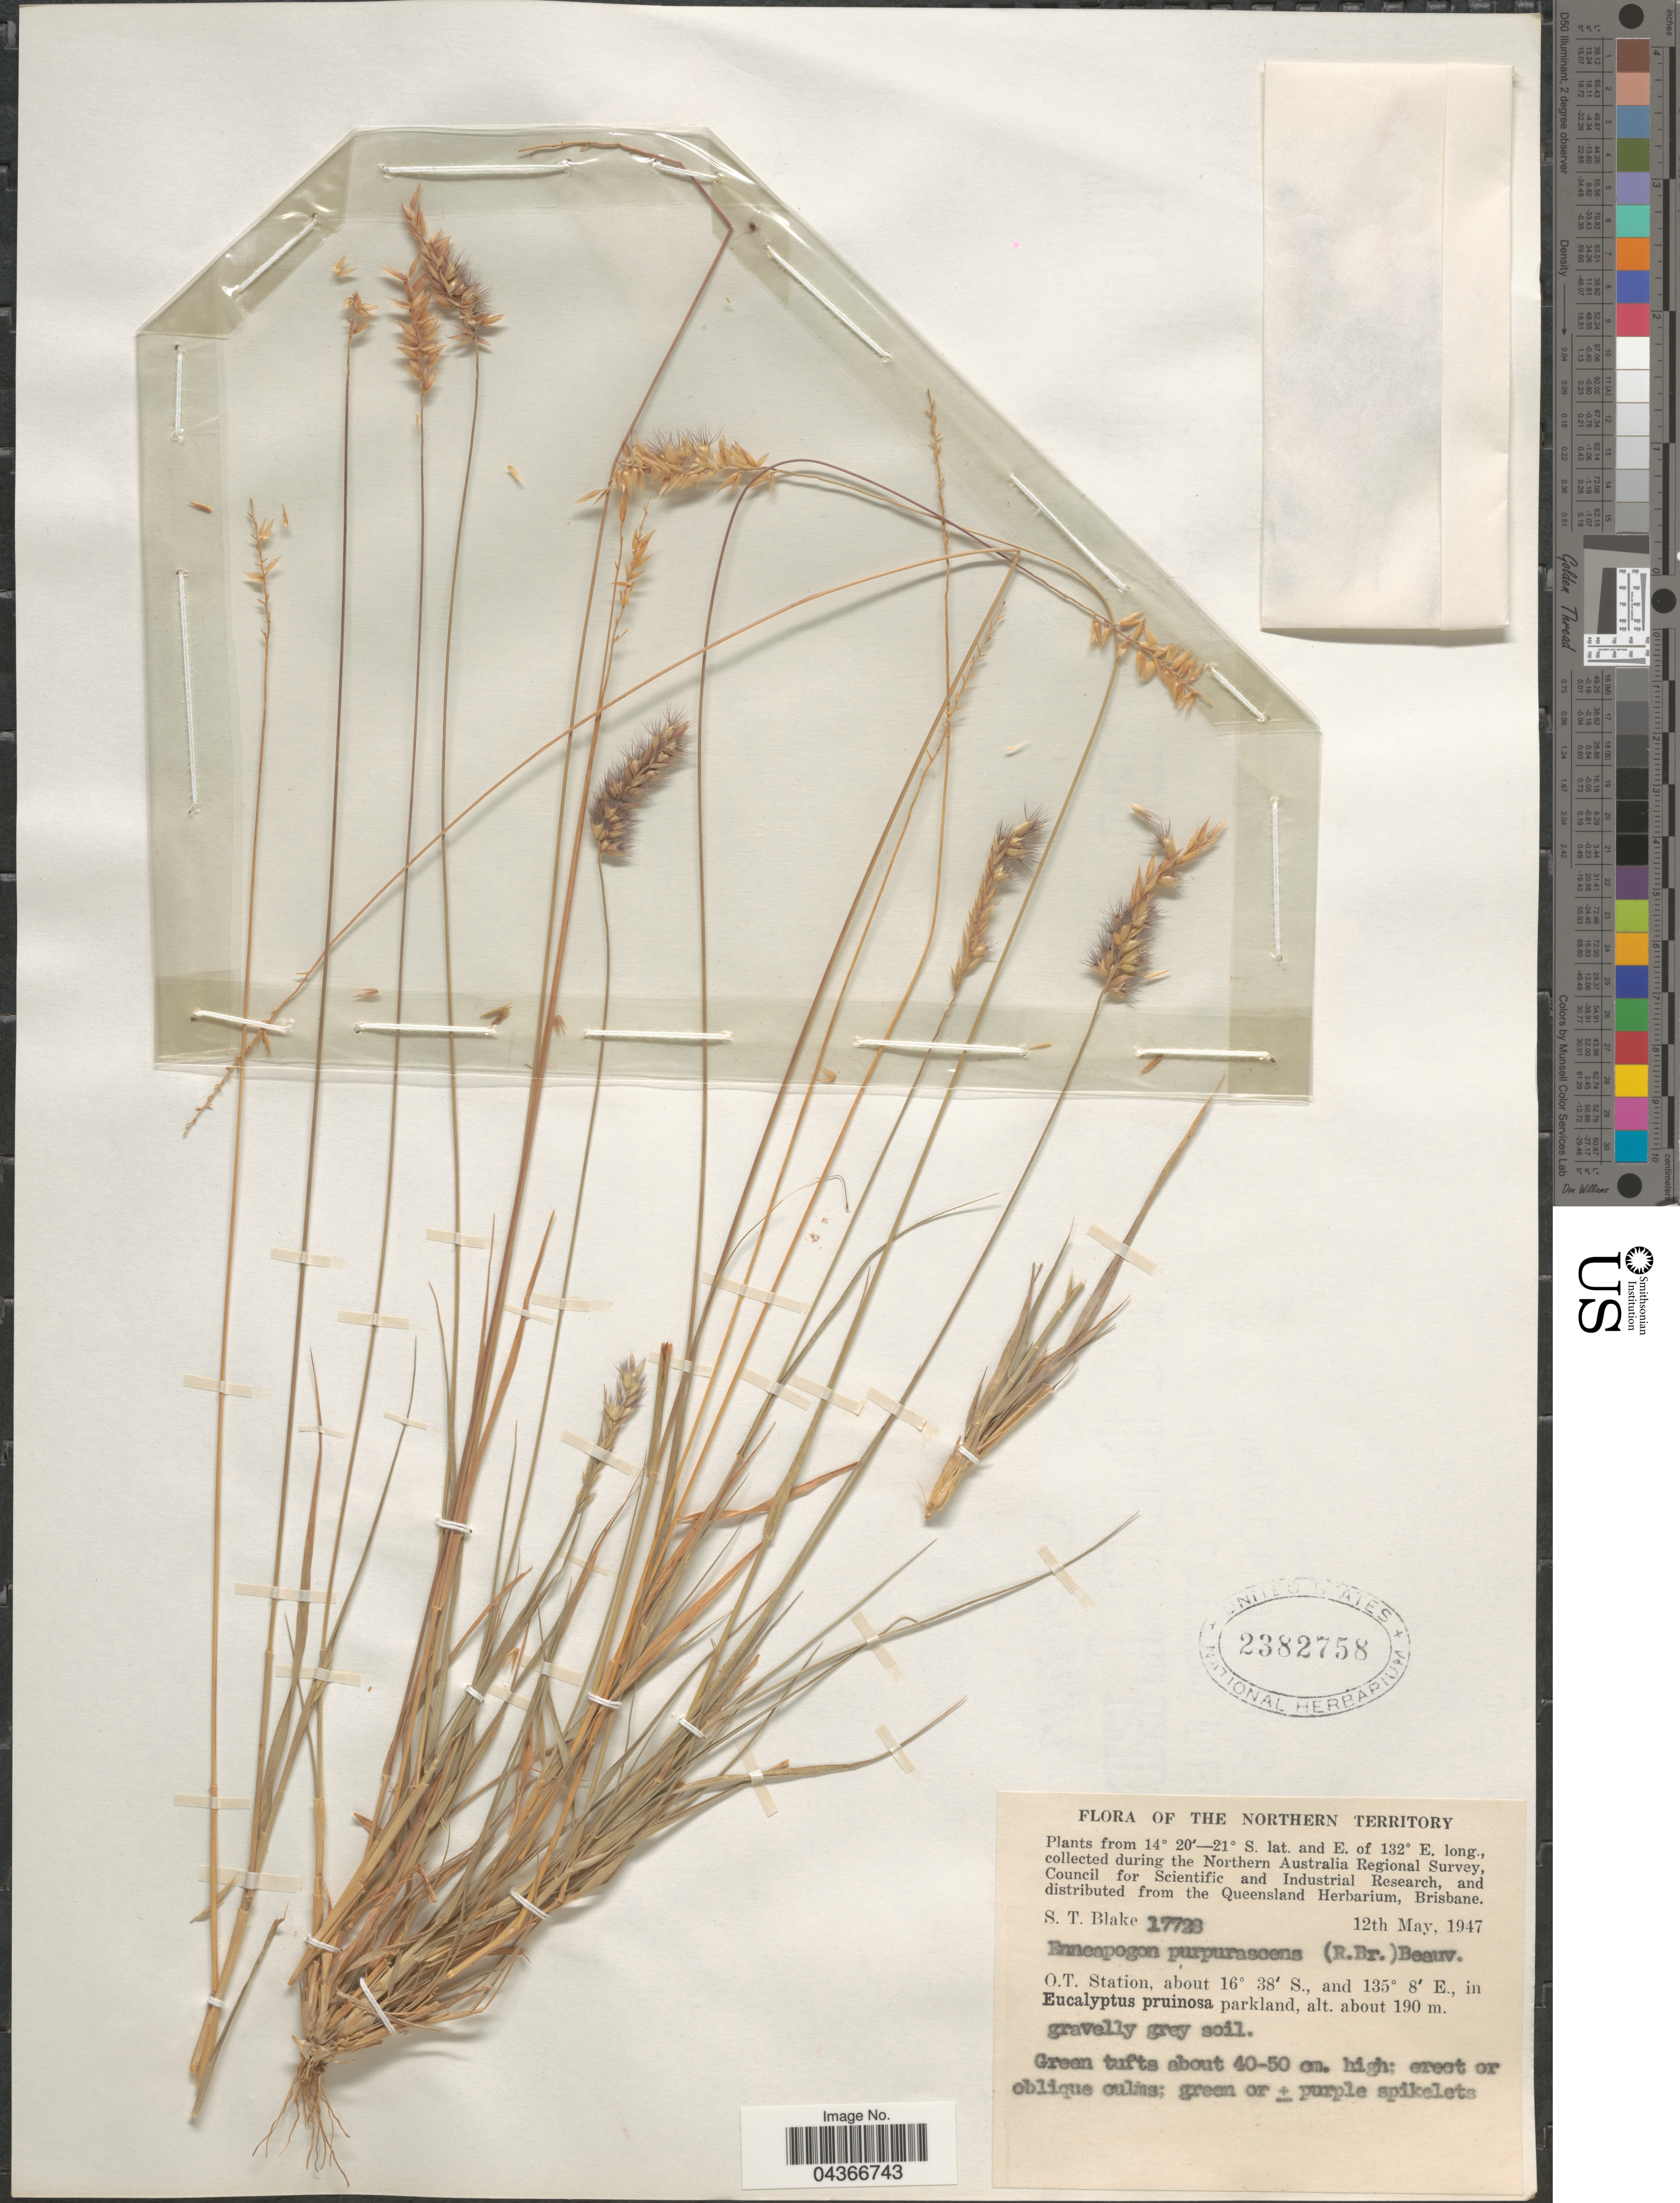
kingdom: Plantae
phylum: Tracheophyta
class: Liliopsida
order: Poales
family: Poaceae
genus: Enneapogon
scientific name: Enneapogon purpurascens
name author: (R. Br.) P. Beauv.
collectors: S. T. Blake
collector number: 17728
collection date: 1947-05-12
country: Australia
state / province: Northern Territory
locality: The Northern Australia Regional Survey. O.T. Station.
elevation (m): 190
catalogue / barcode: US 2382758